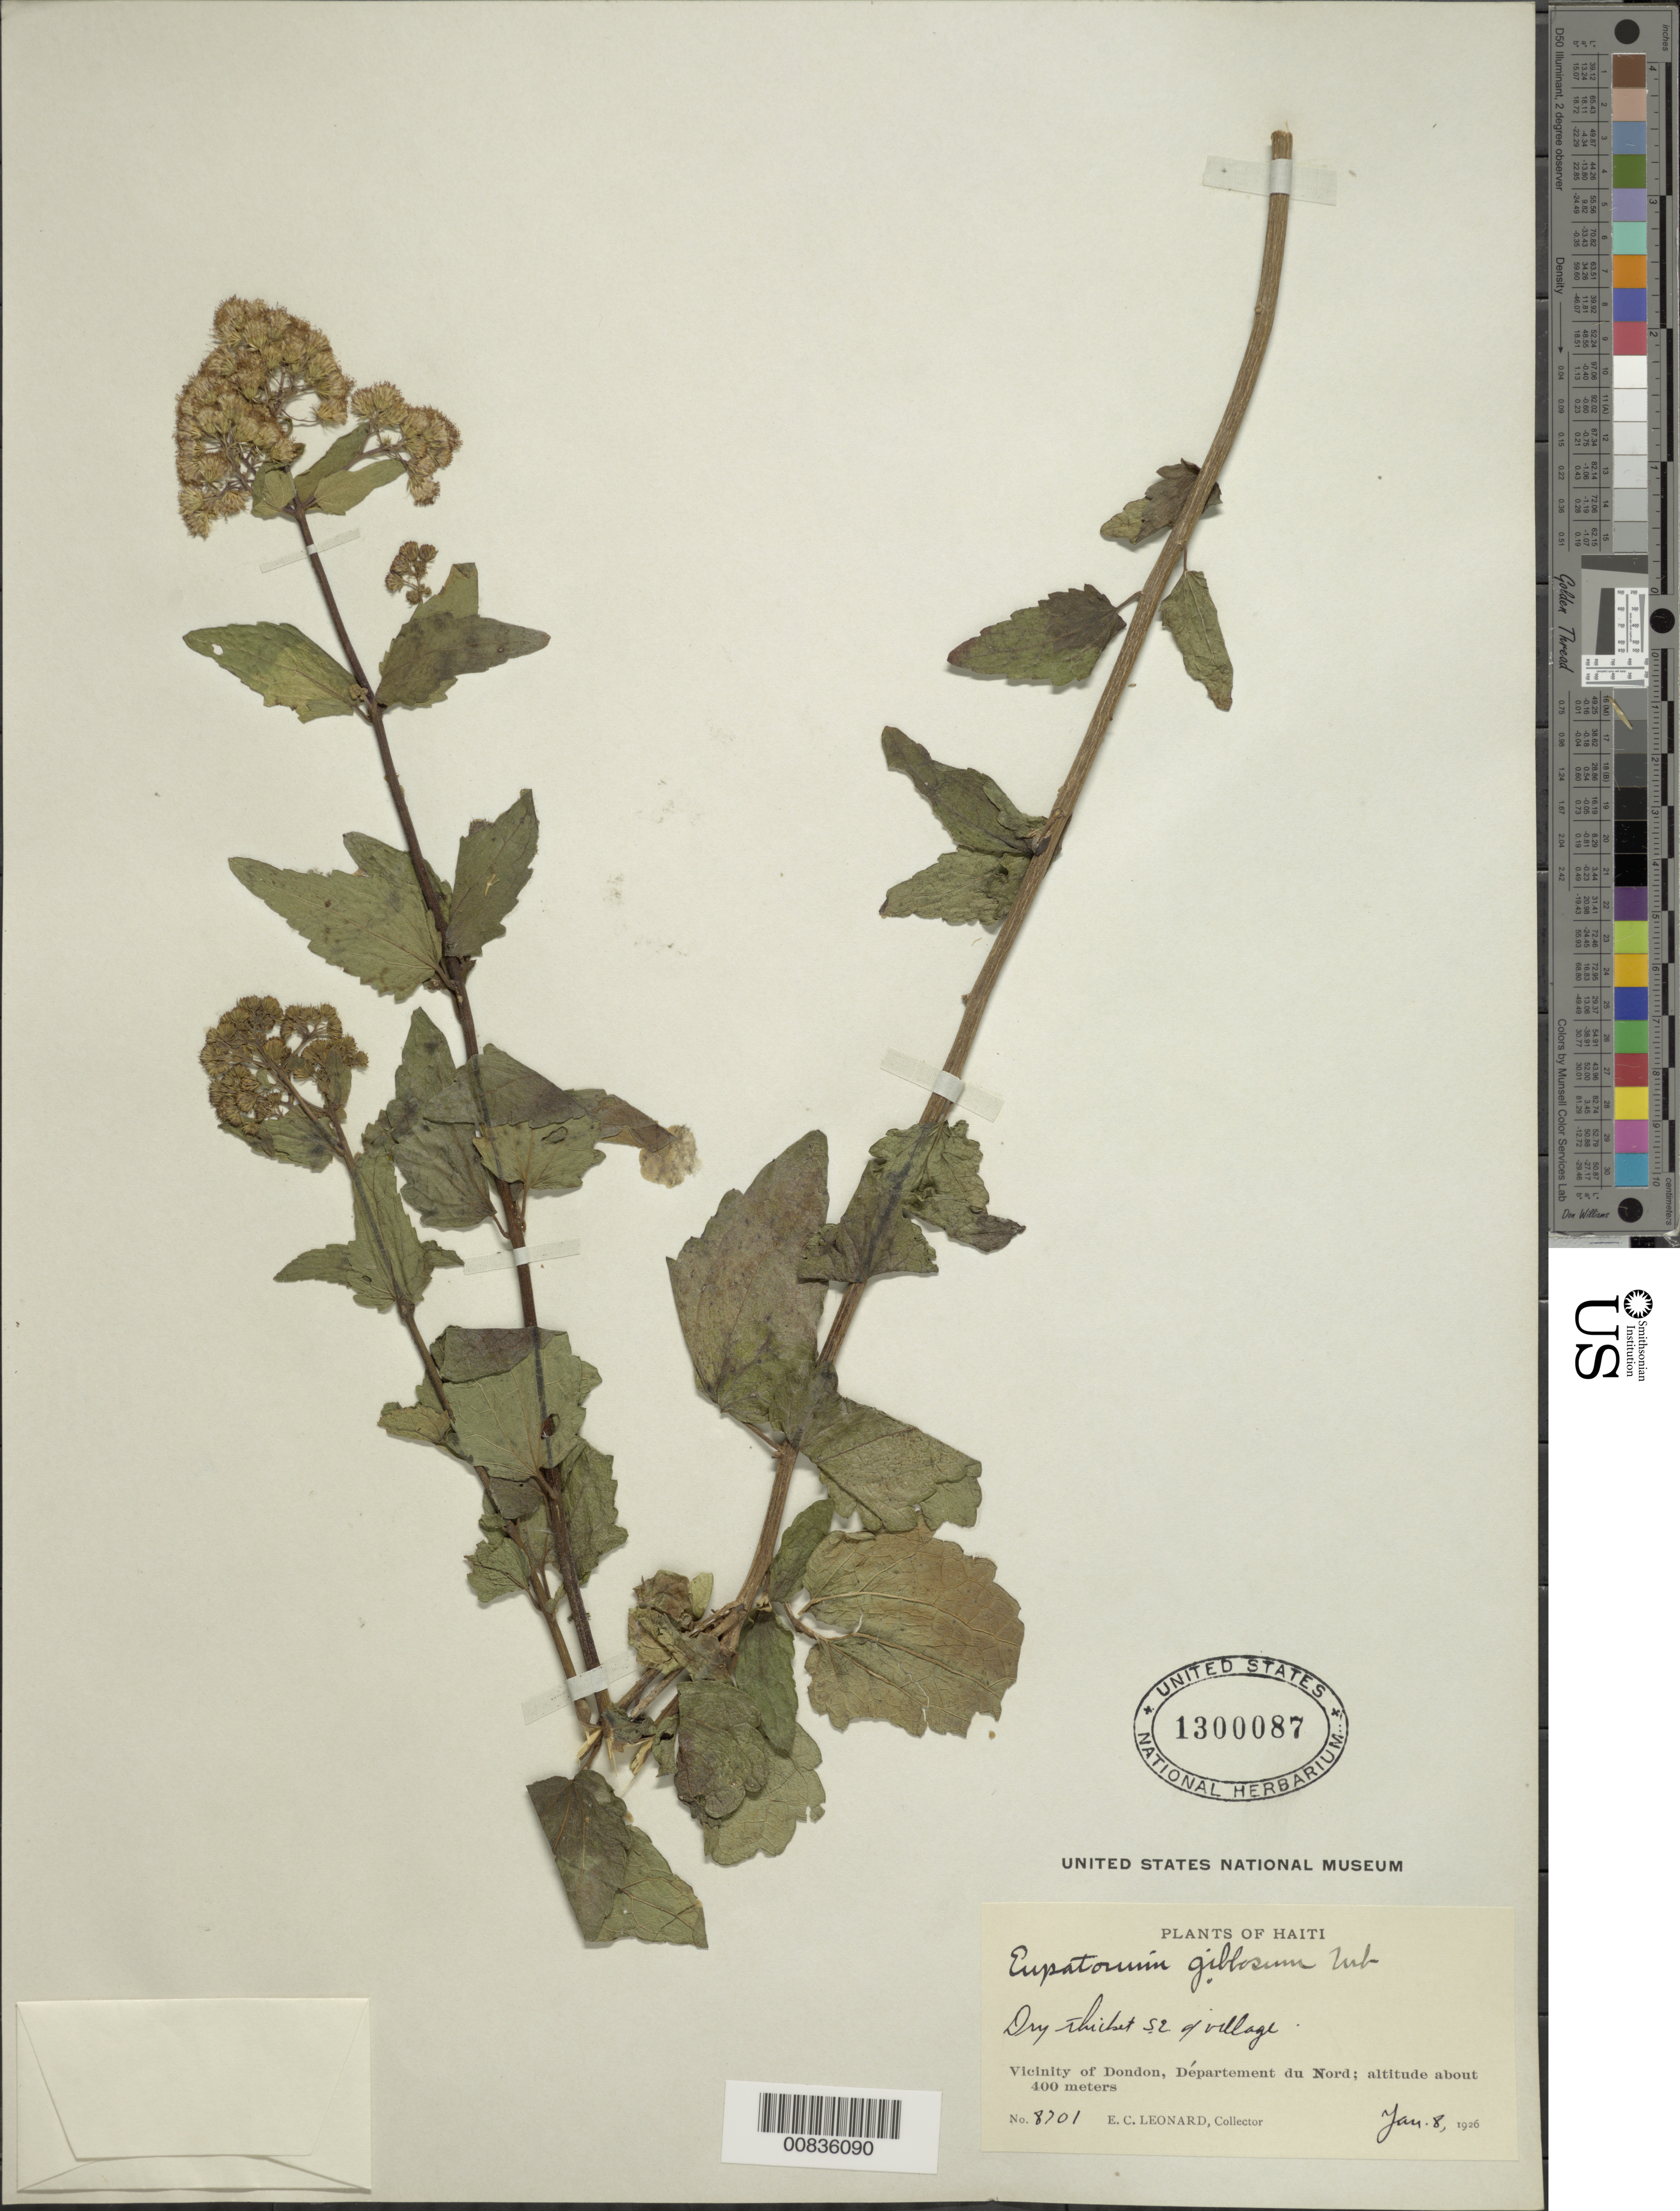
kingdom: Plantae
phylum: Tracheophyta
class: Magnoliopsida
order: Asterales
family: Asteraceae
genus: Koanophyllon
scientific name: Koanophyllon gibbosum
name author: (Urb.) R.M. King & H. Rob.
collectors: E. C. Leonard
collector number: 8701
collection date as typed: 08 Jan 1926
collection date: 1926-01-08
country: Haiti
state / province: Nord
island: Hispaniola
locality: Vicinity of Dondon, SE of village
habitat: Dry thicket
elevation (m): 400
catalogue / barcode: US 1300087